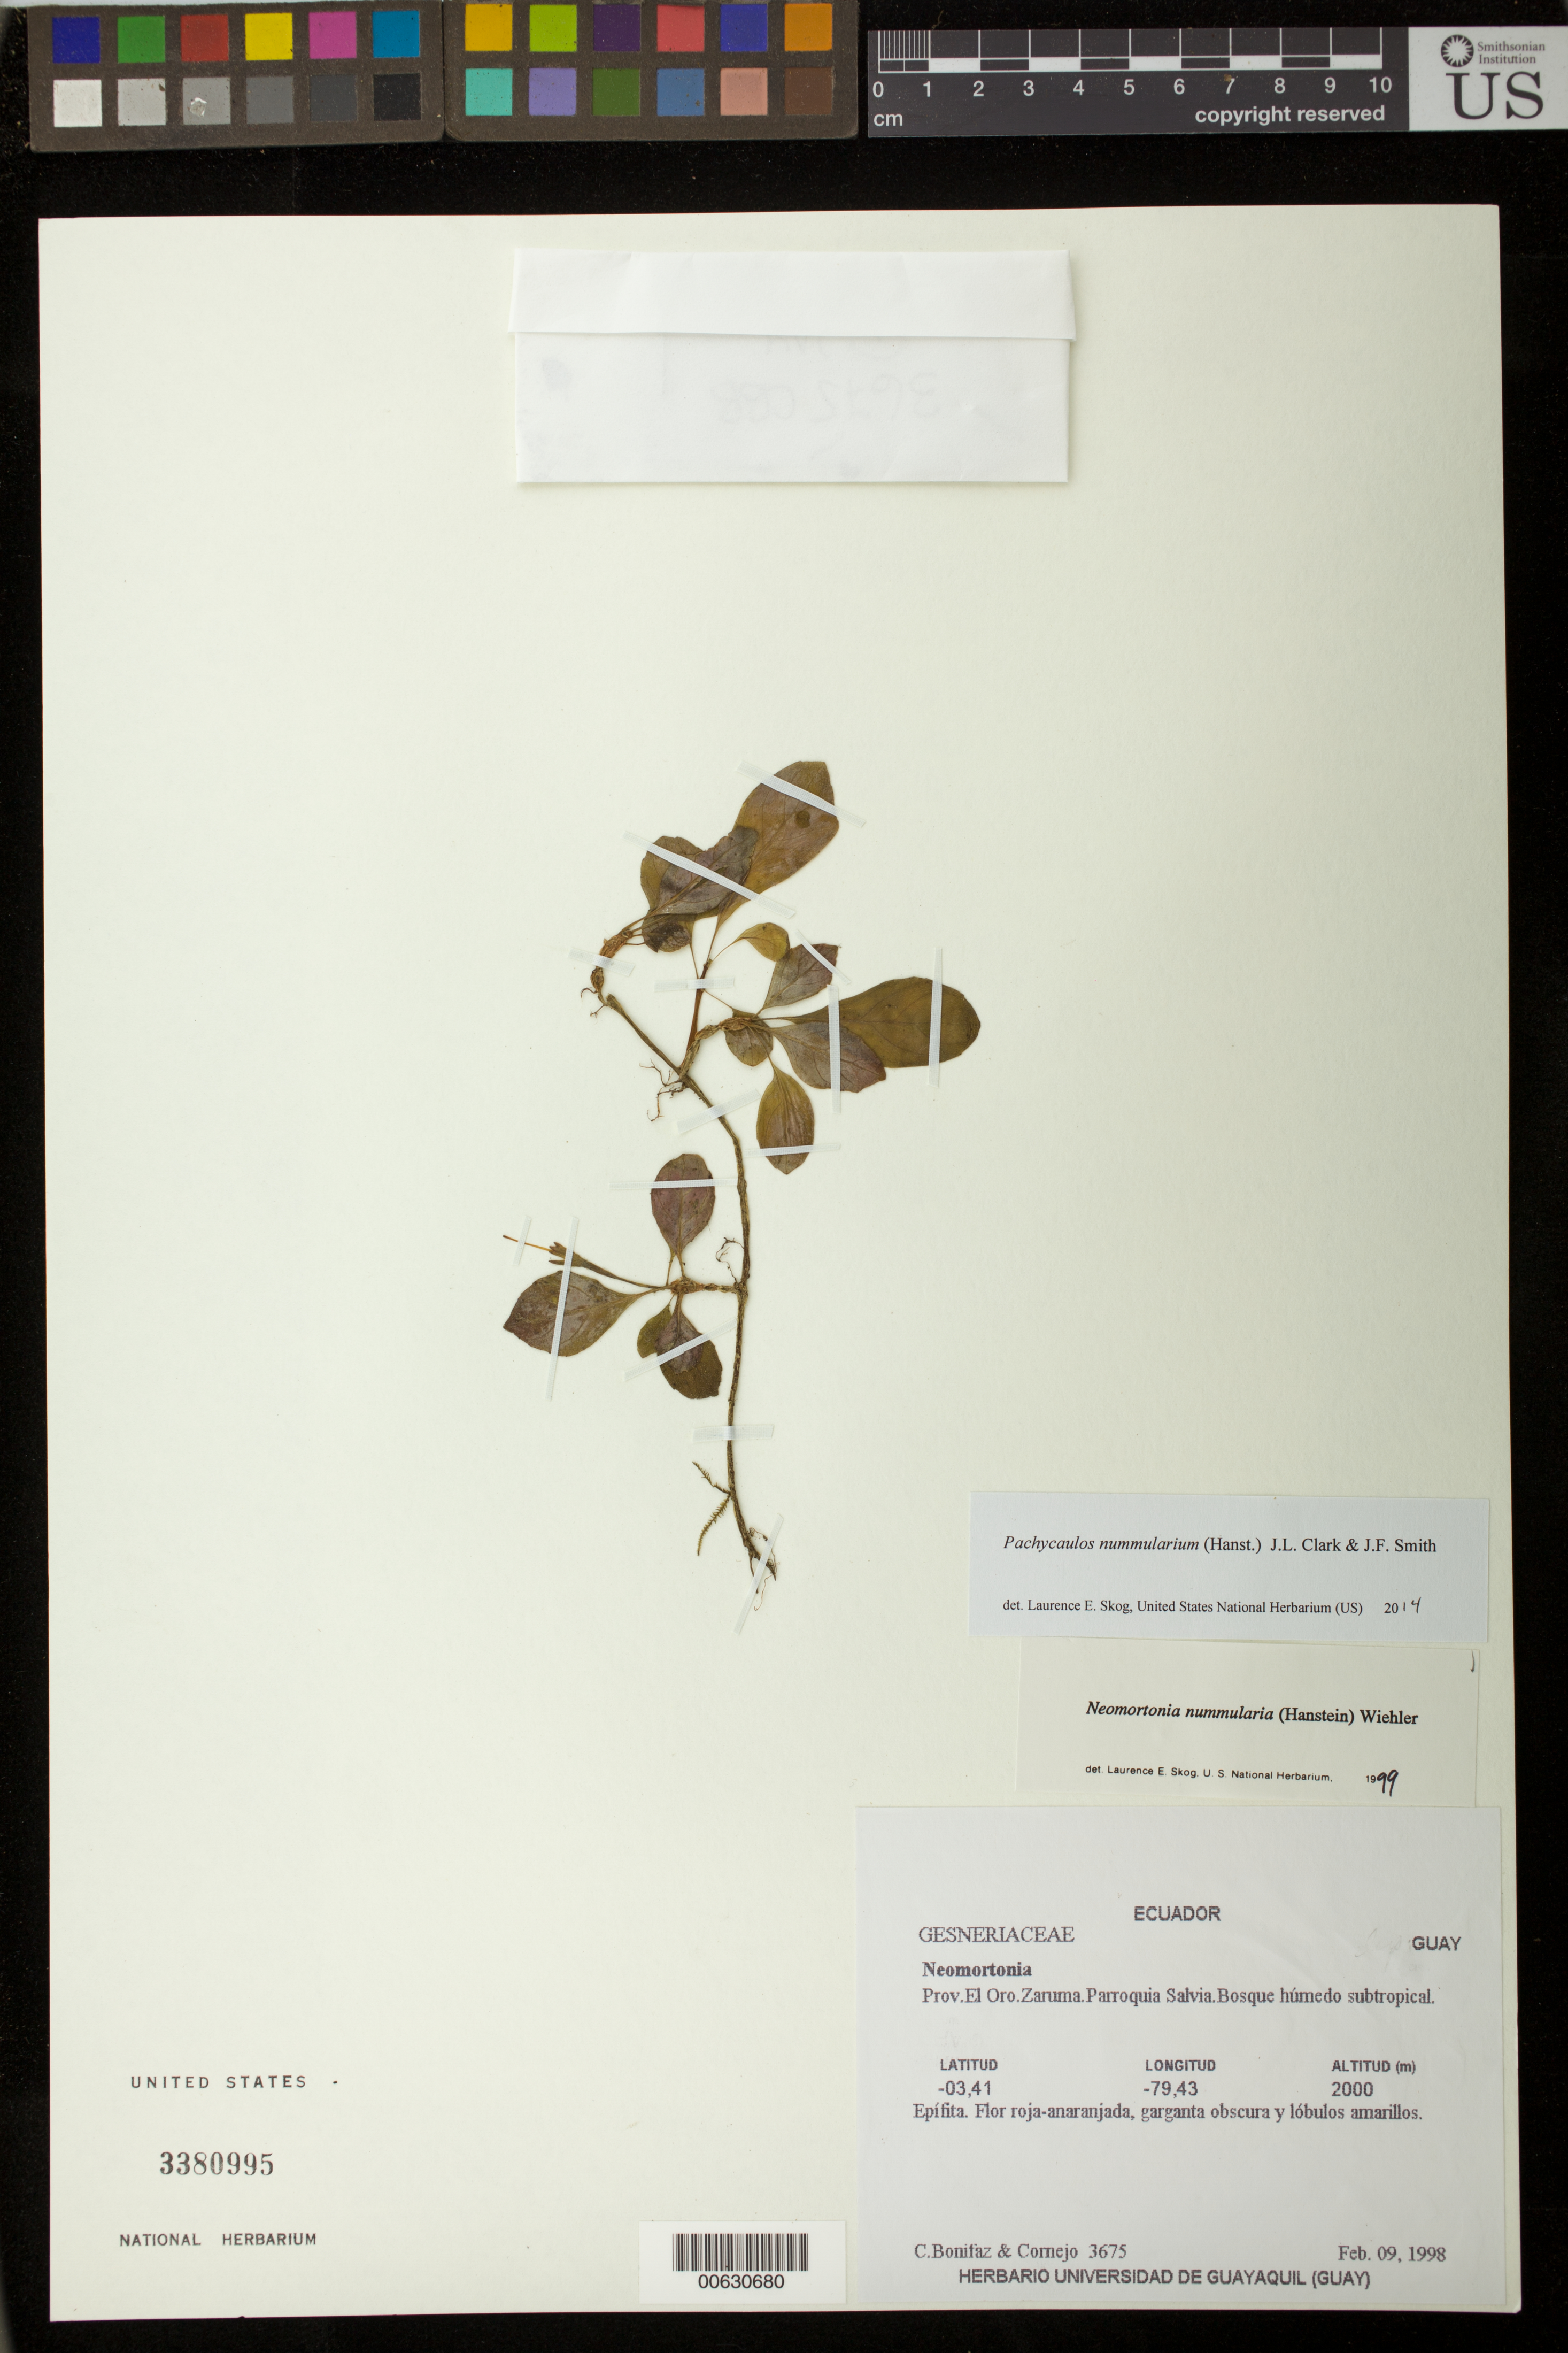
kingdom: Plantae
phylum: Tracheophyta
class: Magnoliopsida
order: Lamiales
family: Gesneriaceae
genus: Pachycaulos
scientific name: Pachycaulos nummularia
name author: (Hanst.) J.L. Clark & J.F. Sm.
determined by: Skog, Laurence E.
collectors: C. Bonifaz & X. F. Cornejo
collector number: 3675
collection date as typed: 09 Feb 1998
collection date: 1998-02-09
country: Ecuador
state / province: El Oro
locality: Zaruma, Parroquia Salvia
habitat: Bosque húmedo subtropical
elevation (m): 2000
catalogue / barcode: US 3380995